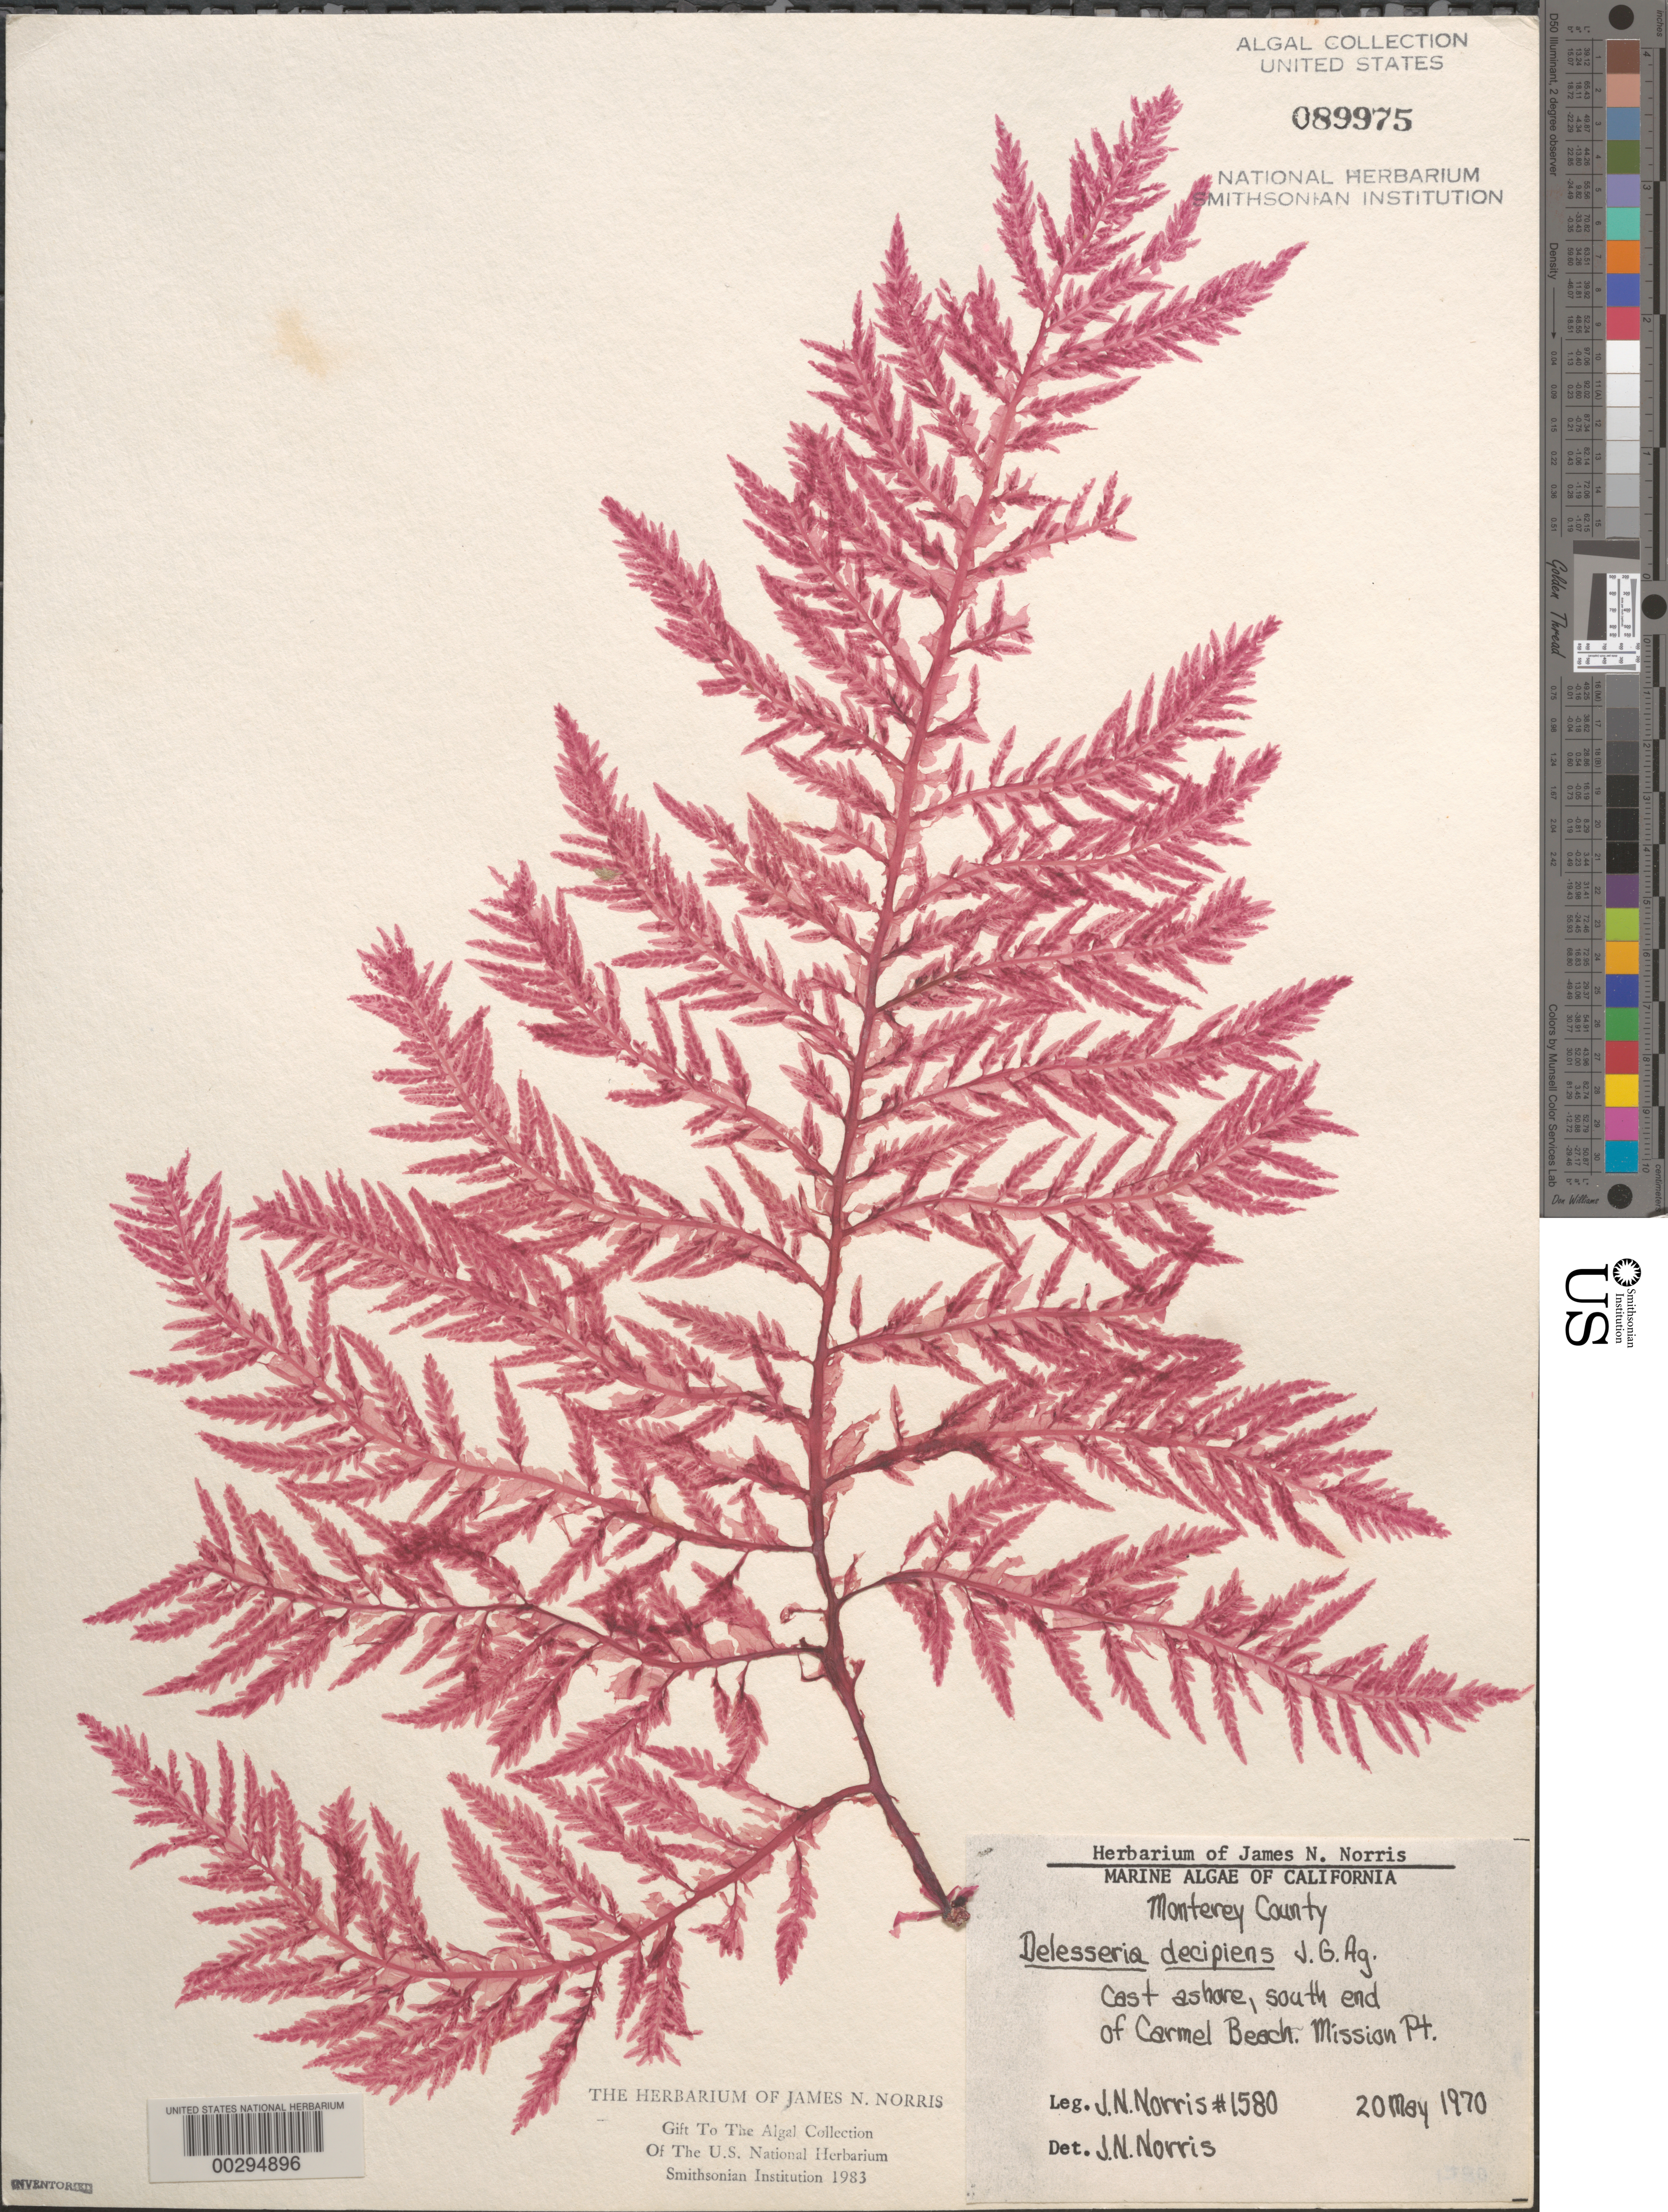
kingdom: Plantae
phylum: Rhodophyta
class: Florideophyceae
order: Ceramiales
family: Delesseriaceae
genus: Cumathamnion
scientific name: Cumathamnion decipiens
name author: (J. Agardh) M.J. Wynne & G.W. Saunders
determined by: Algae name updating Project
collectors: J. N. Norris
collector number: JN-1580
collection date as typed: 20 May 1970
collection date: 1970-05-20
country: United States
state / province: California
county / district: Monterey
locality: Carmel Beach, Mission Point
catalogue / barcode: US 89975